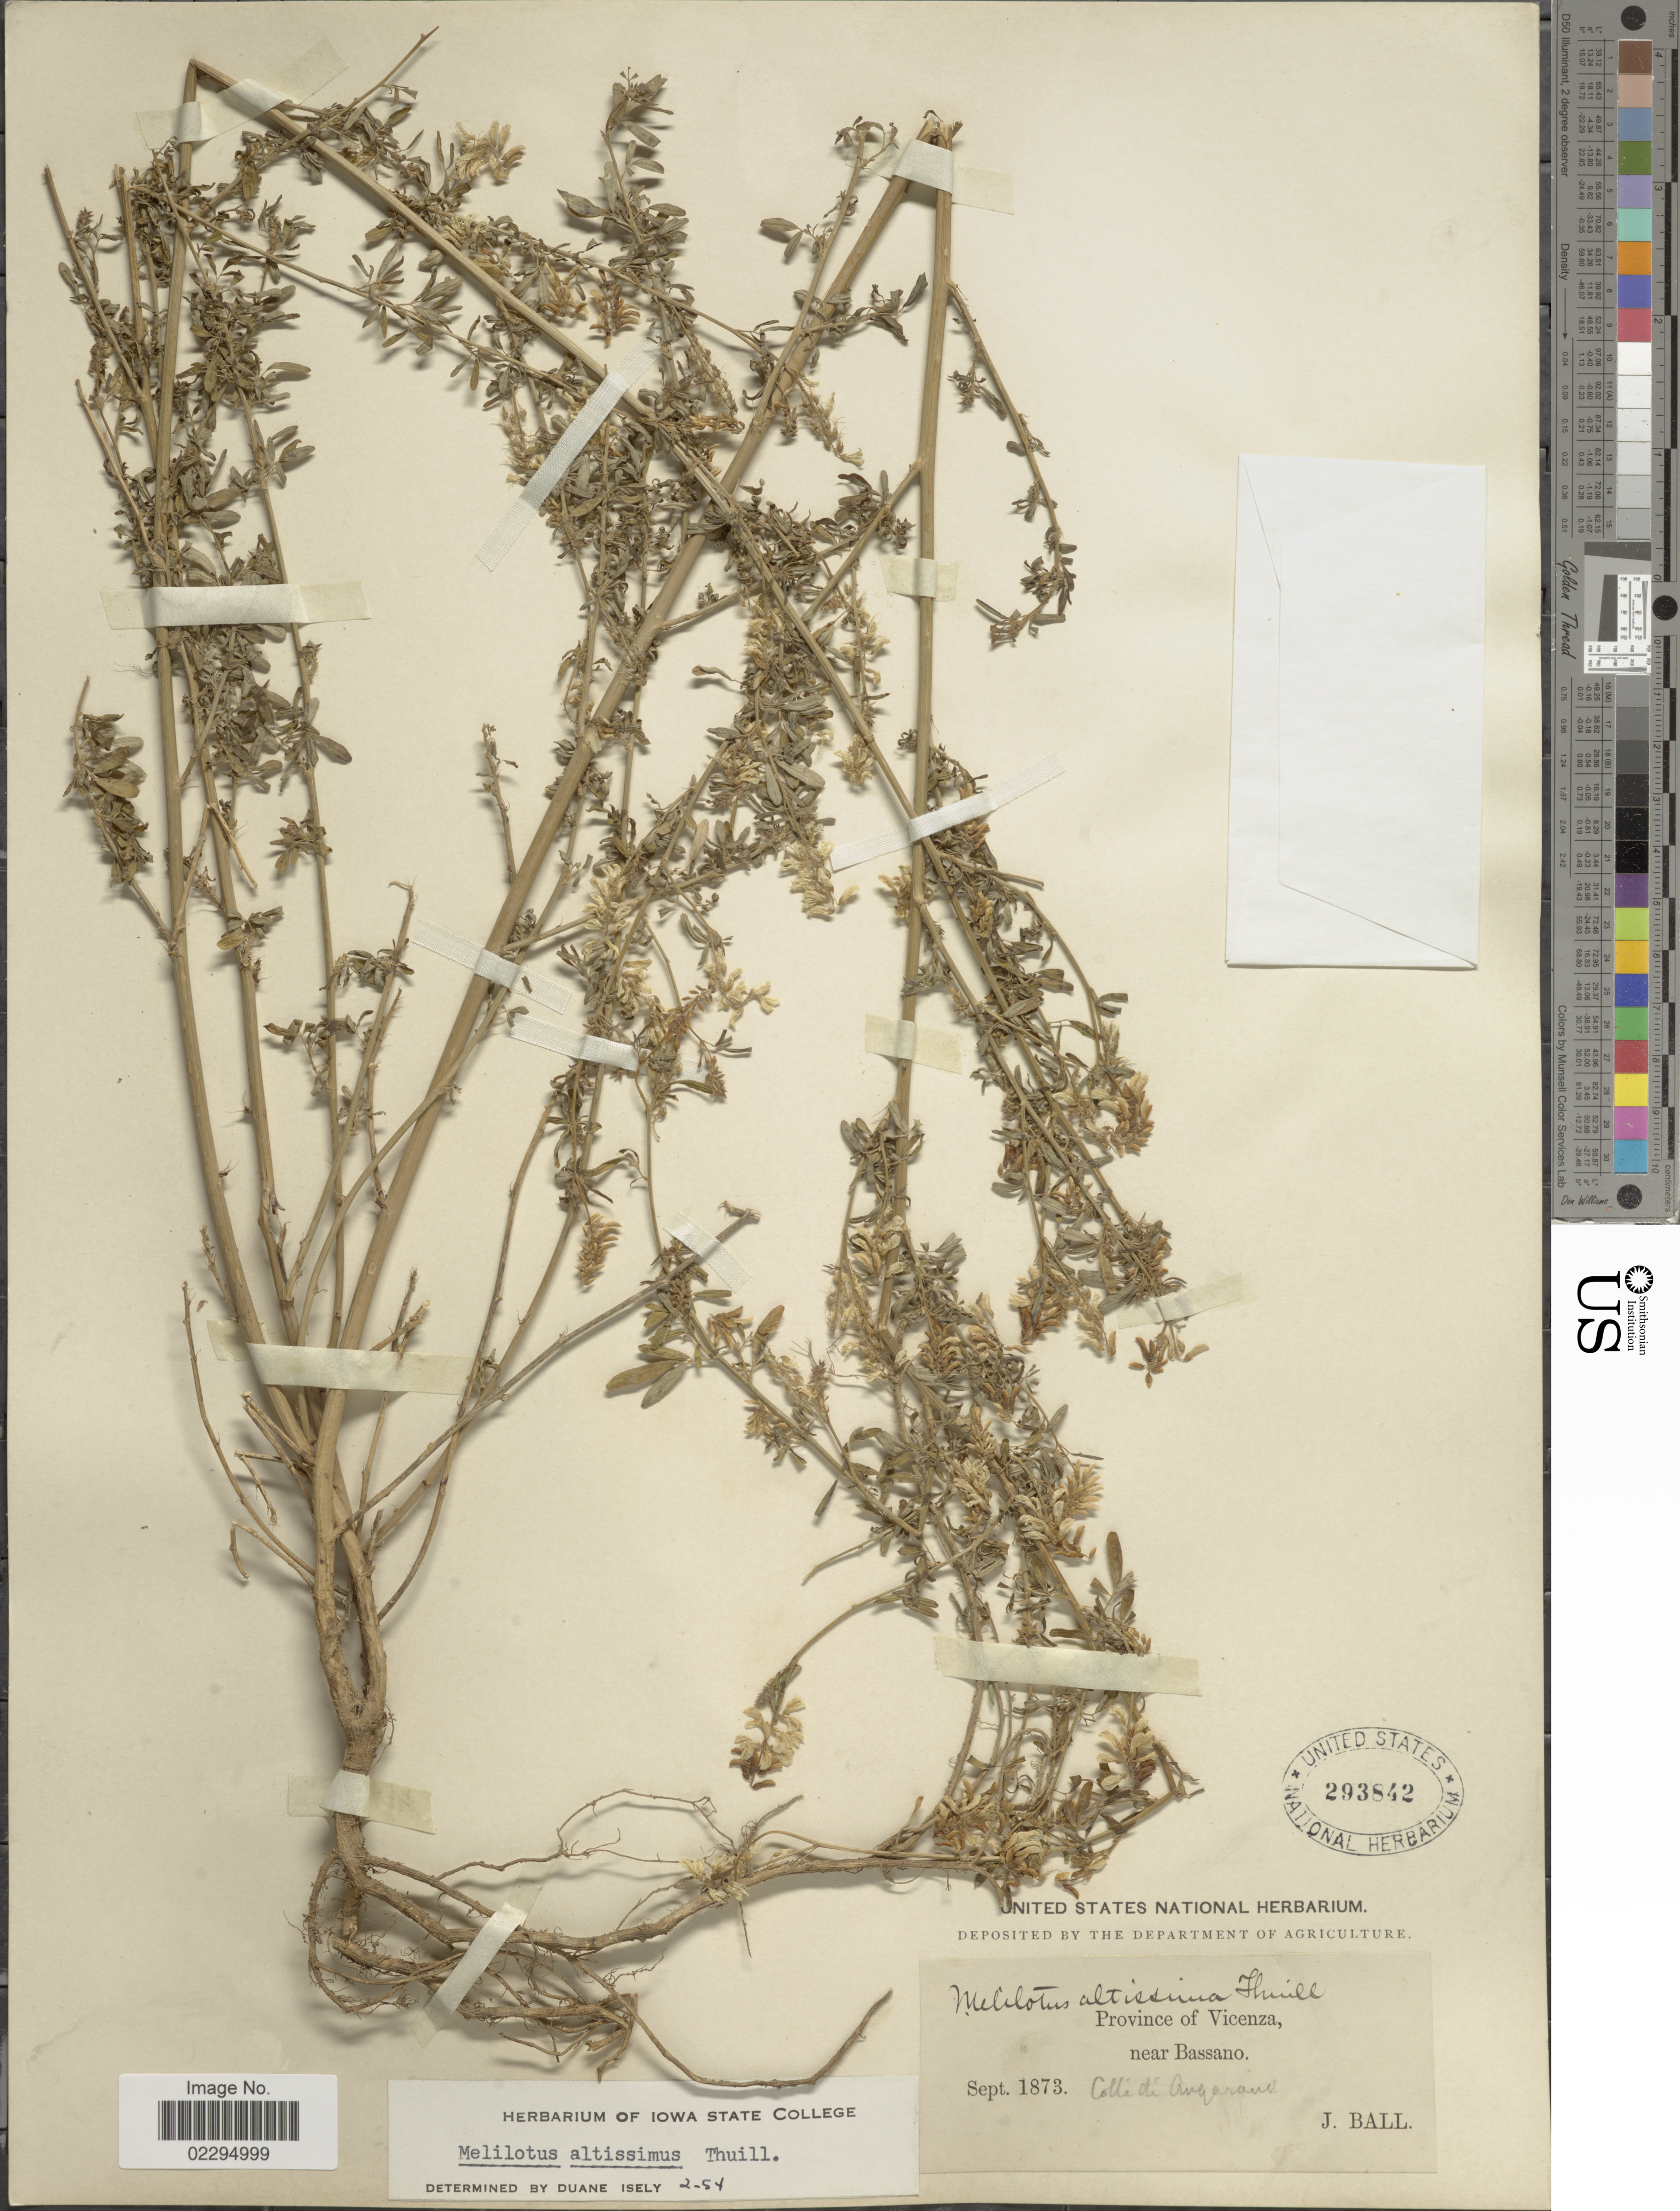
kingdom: Plantae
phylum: Tracheophyta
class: Magnoliopsida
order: Fabales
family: Fabaceae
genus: Melilotus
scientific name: Melilotus altissimus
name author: Thuill.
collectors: J. Ball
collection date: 1873-09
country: Italy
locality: Province of Vicenza, near Bassano, Colli di Angaran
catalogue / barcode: US 293842